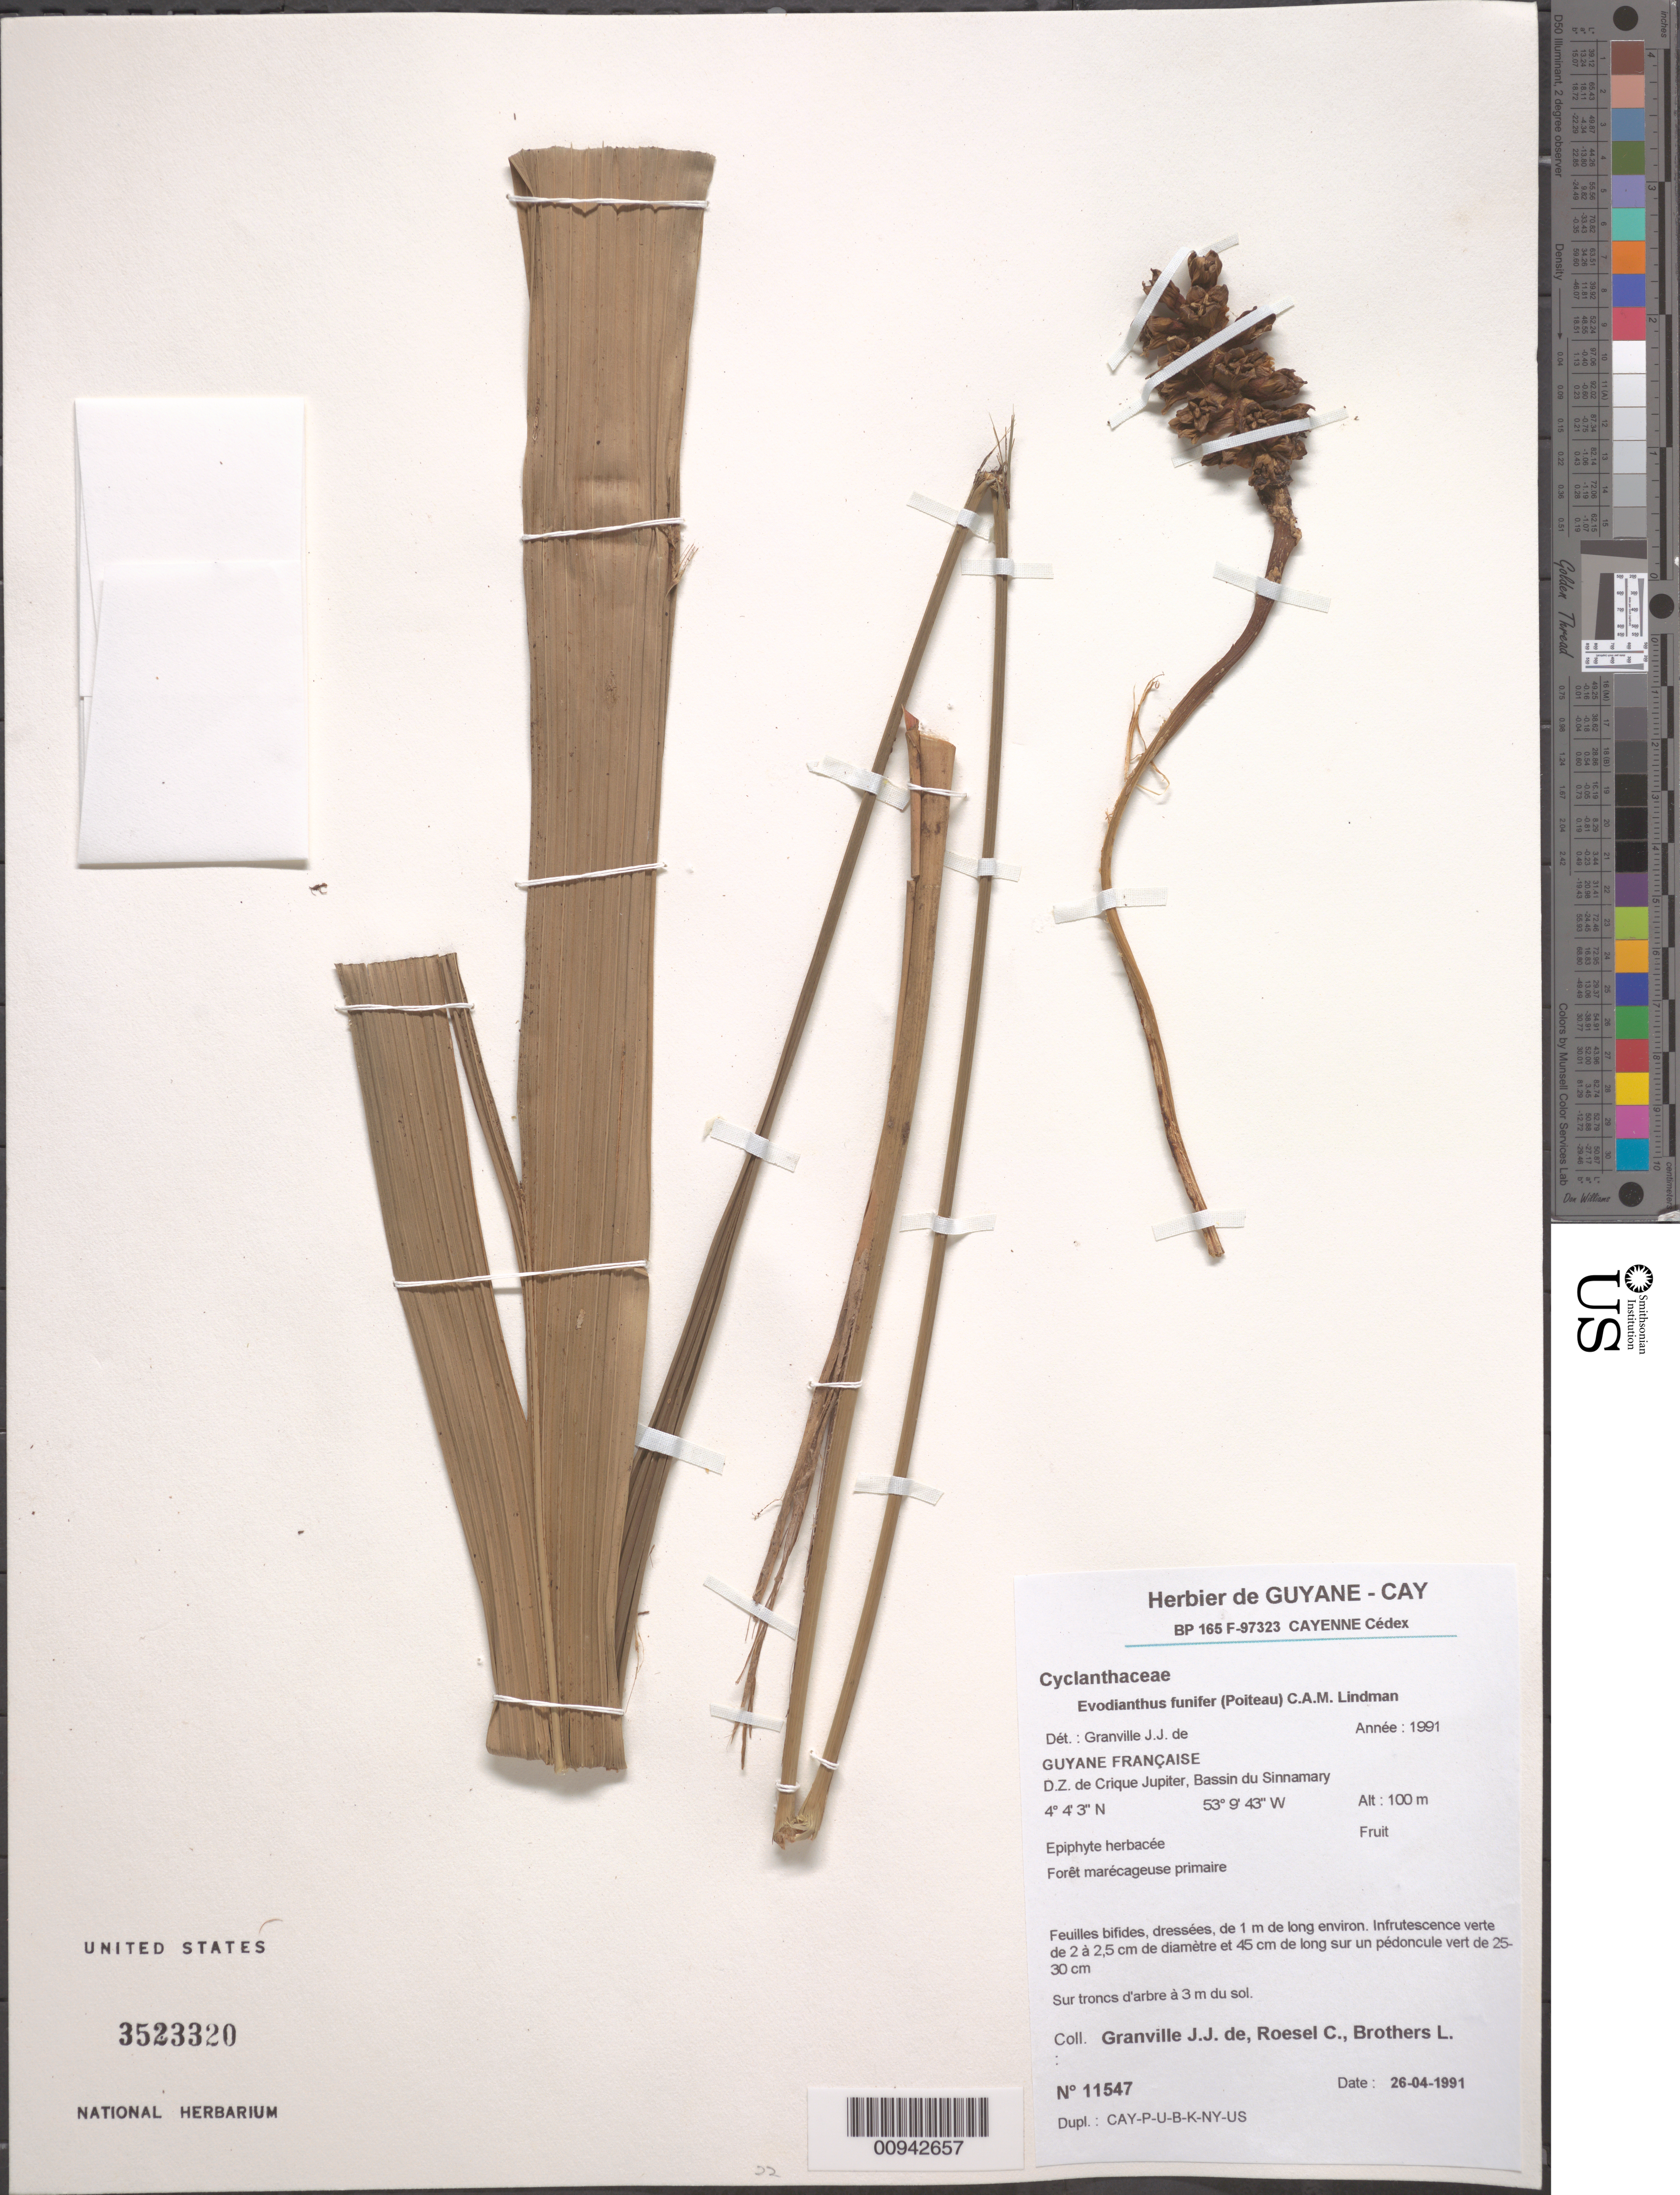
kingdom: Plantae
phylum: Tracheophyta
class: Liliopsida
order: Pandanales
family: Cyclanthaceae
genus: Evodianthus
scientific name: Evodianthus funifer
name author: (Poit.) Lindm.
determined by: Granville, J. J. de, (CAY), Institut de Recherche pour le Developpement (IRD) (FRENCH GUIANA)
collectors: J.-J. de Granville, C. S. Roesel & L. Brothers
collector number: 11547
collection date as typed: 26-Apr-91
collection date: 1991-04-26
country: French Guiana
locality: D.Z. de Crique Jupiter, Bassin du Sinnamary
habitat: Foret marecageuse primaire. Sur troncs d'arbre a 3m du sol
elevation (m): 100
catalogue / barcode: US 3523320